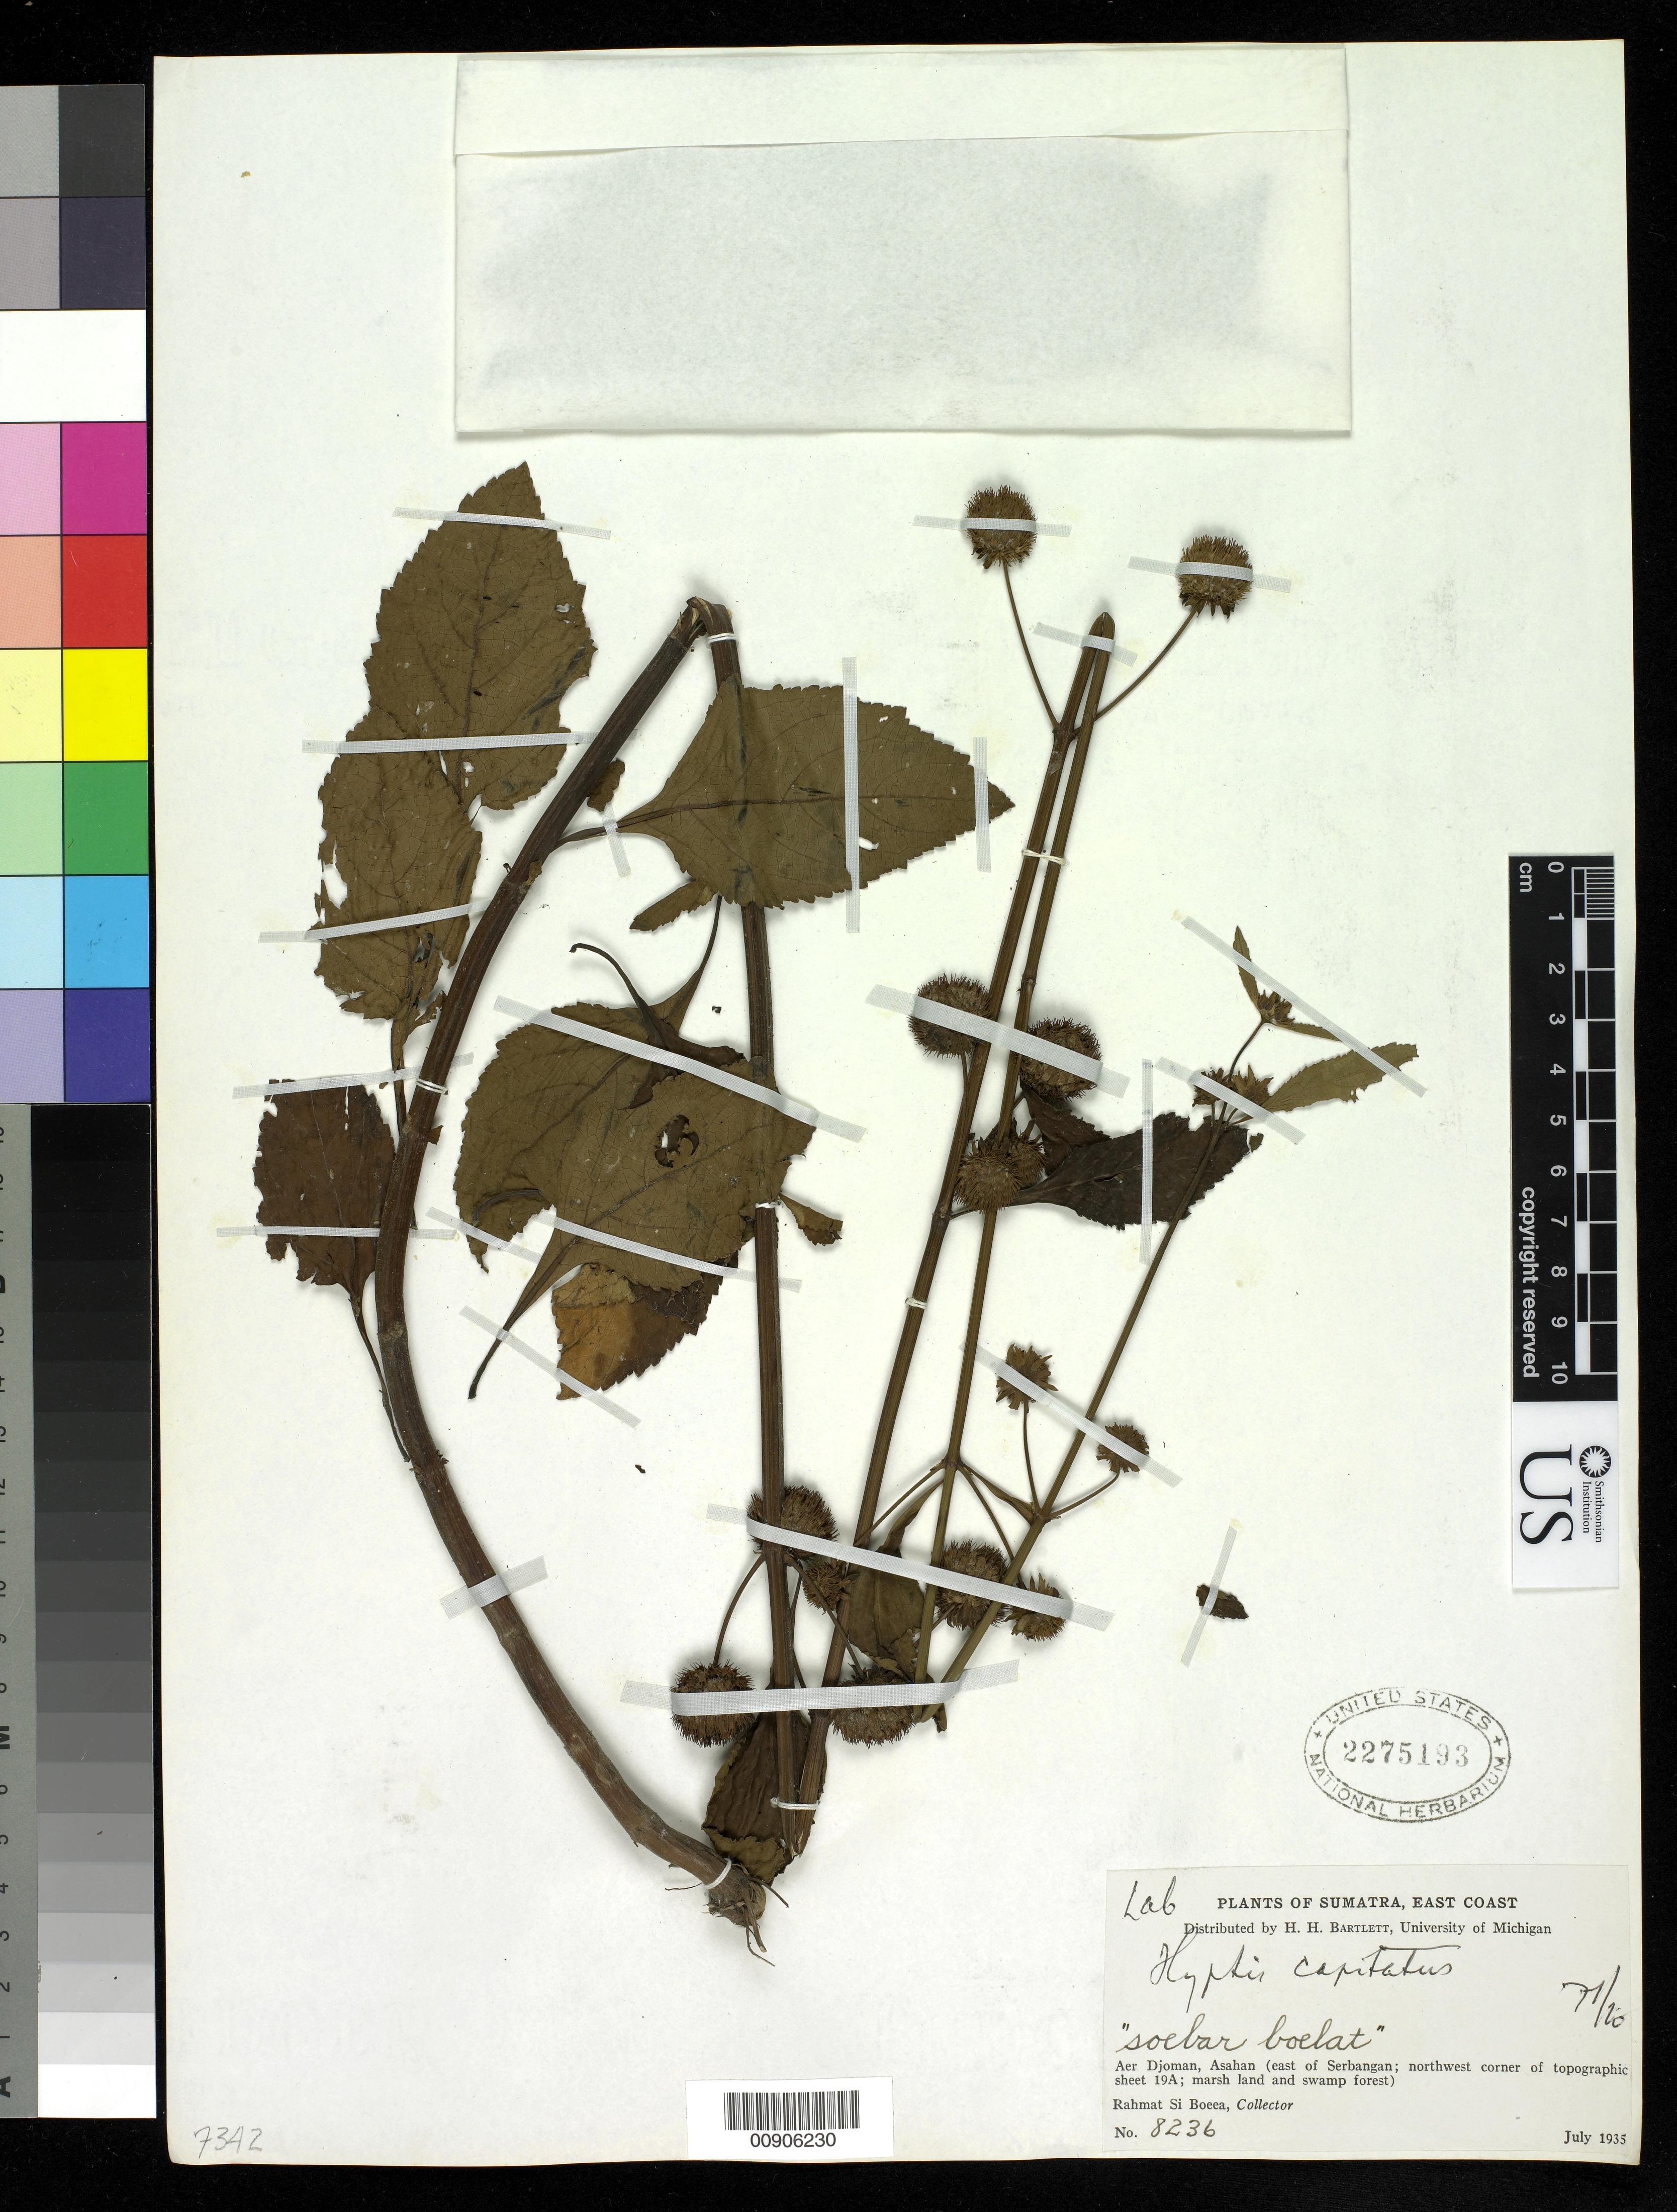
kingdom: Plantae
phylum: Tracheophyta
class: Magnoliopsida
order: Lamiales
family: Lamiaceae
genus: Hyptis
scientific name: Hyptis capitata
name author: Jacq.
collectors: Rahmat Si Boeea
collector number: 8236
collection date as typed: Jul 1935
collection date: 1935-07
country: Indonesia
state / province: Sumatra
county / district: Aceh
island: Sumatra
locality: Aer Djoman, Asahan (east of Serbangan) marsh land and swamp forest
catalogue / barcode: US 2275193